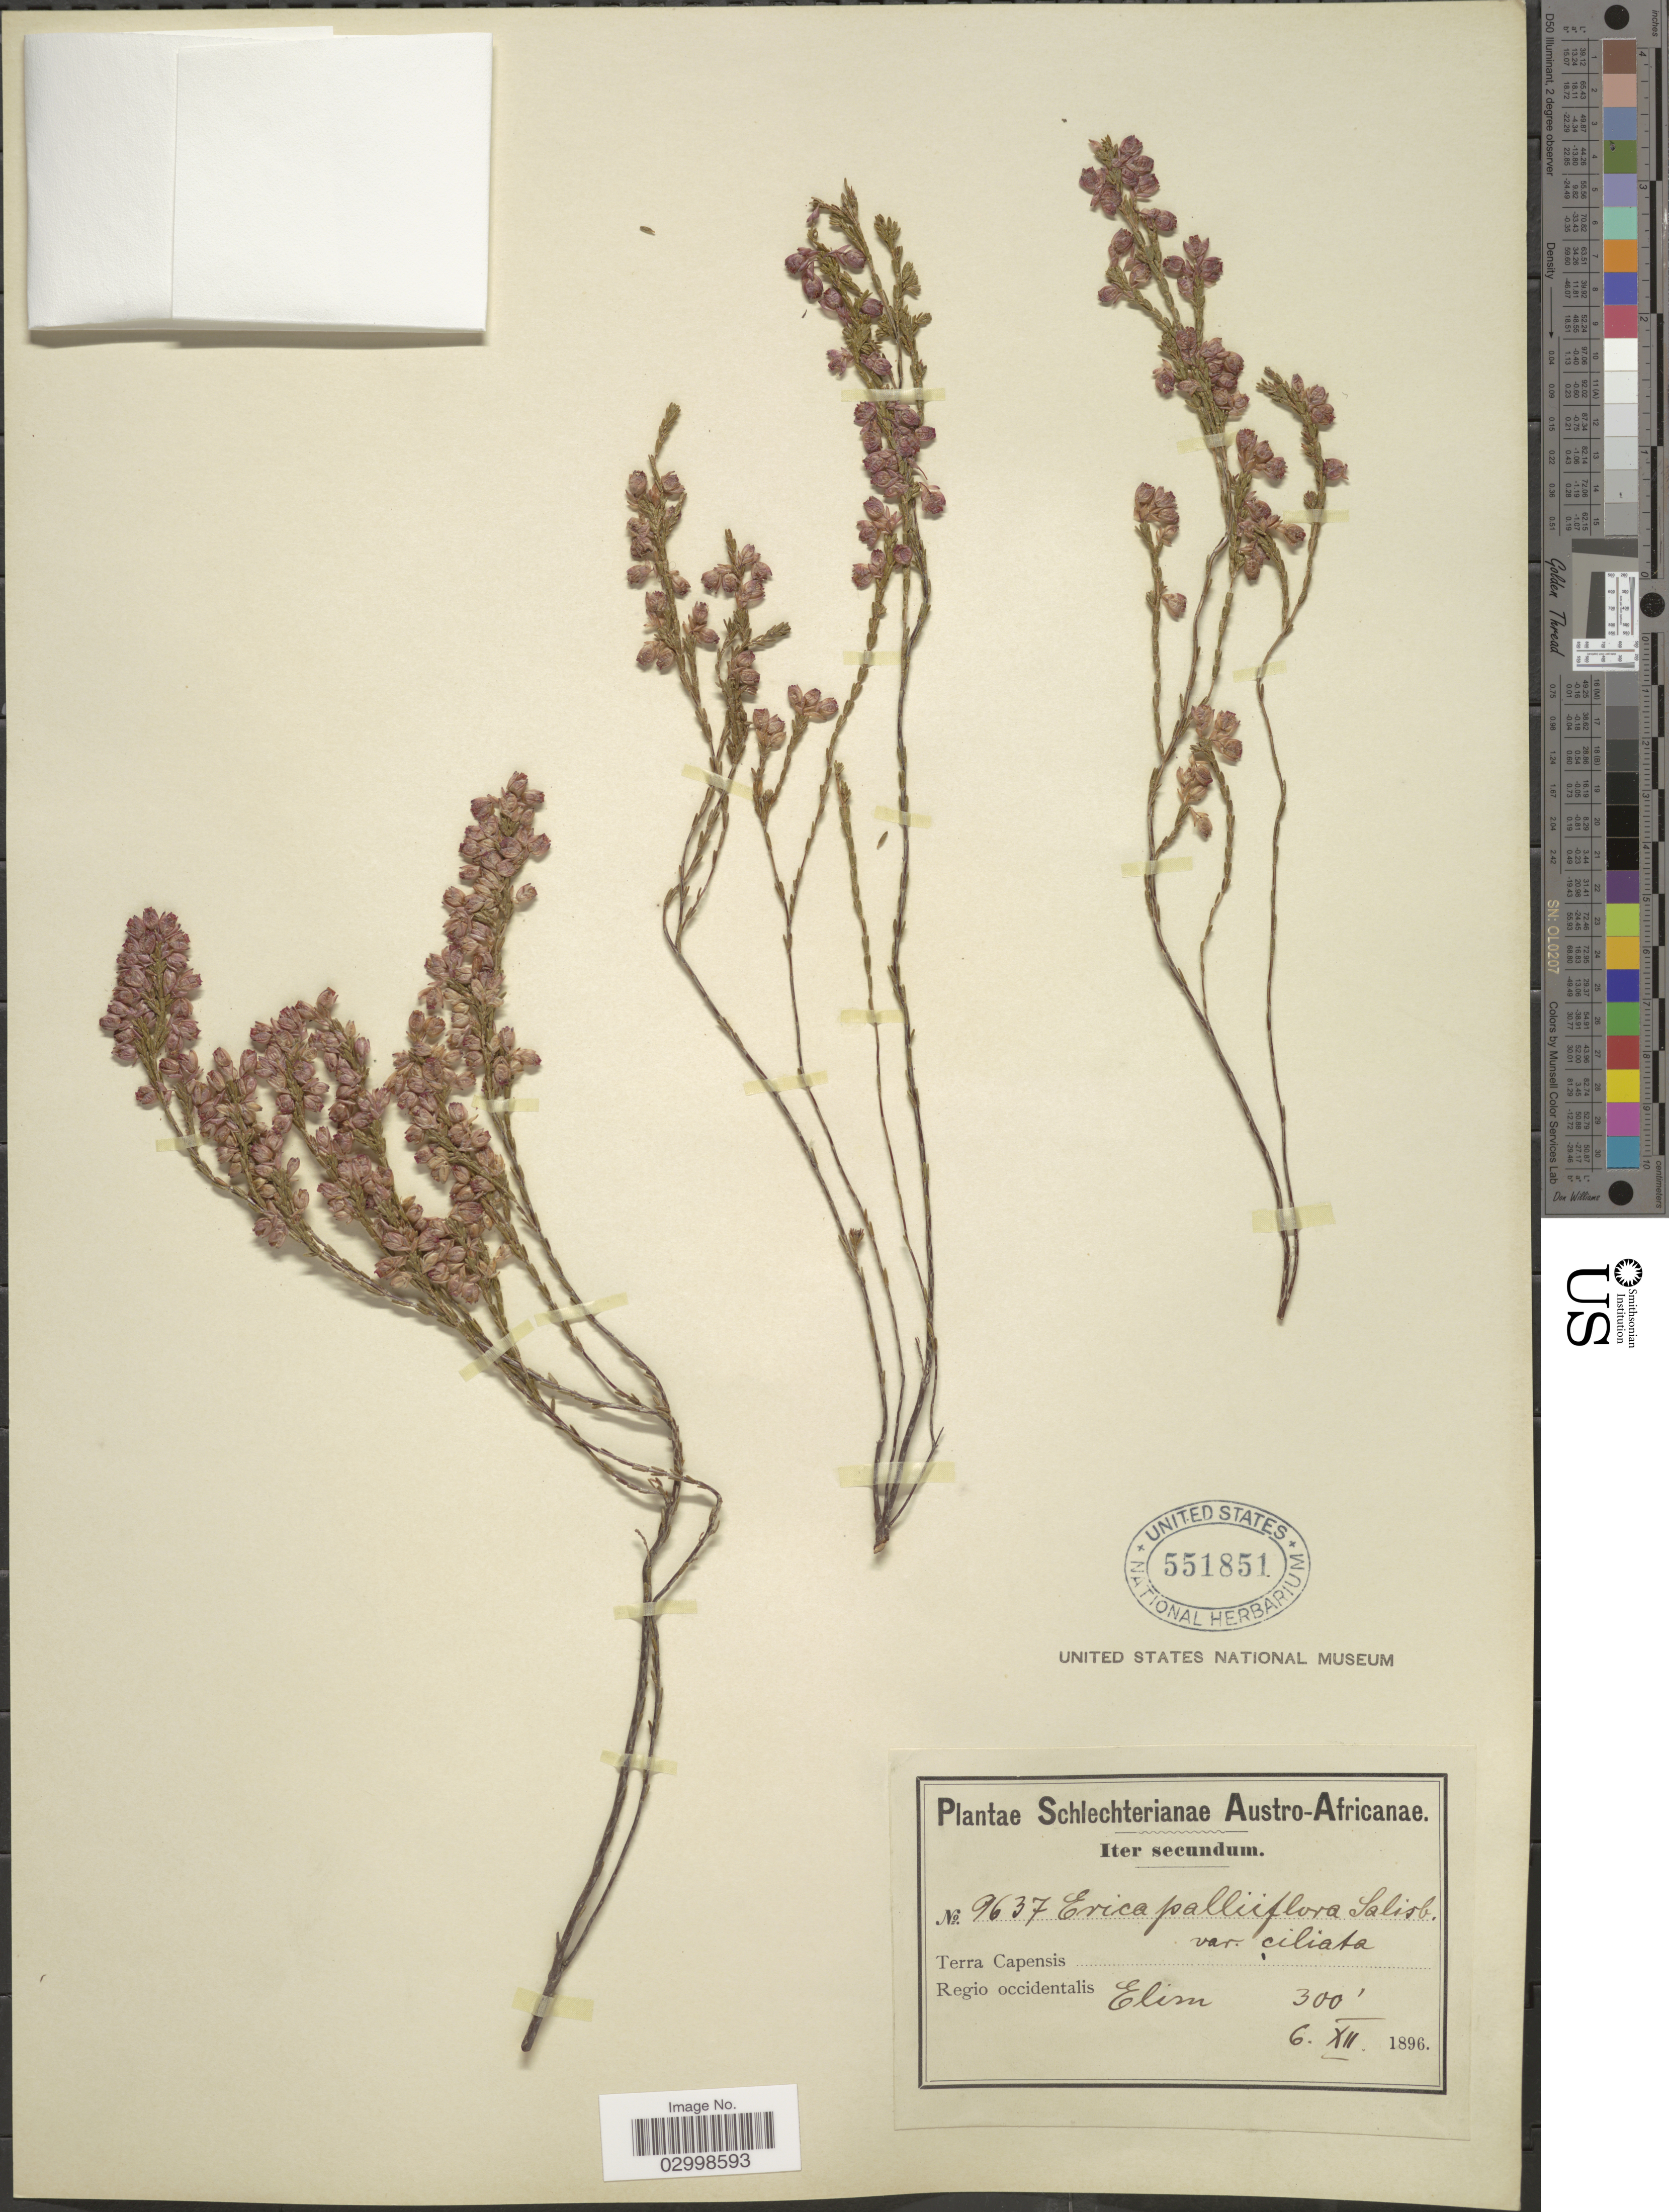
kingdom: Plantae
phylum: Tracheophyta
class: Magnoliopsida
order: Ericales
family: Ericaceae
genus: Erica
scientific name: Erica palliiflora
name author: Salisb.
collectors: Schlechter, --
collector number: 9637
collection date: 1896-12-06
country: South Africa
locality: Austro-Africanae, Terra Capensis, Regio occidentalis, Elim.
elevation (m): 91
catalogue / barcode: US 551851